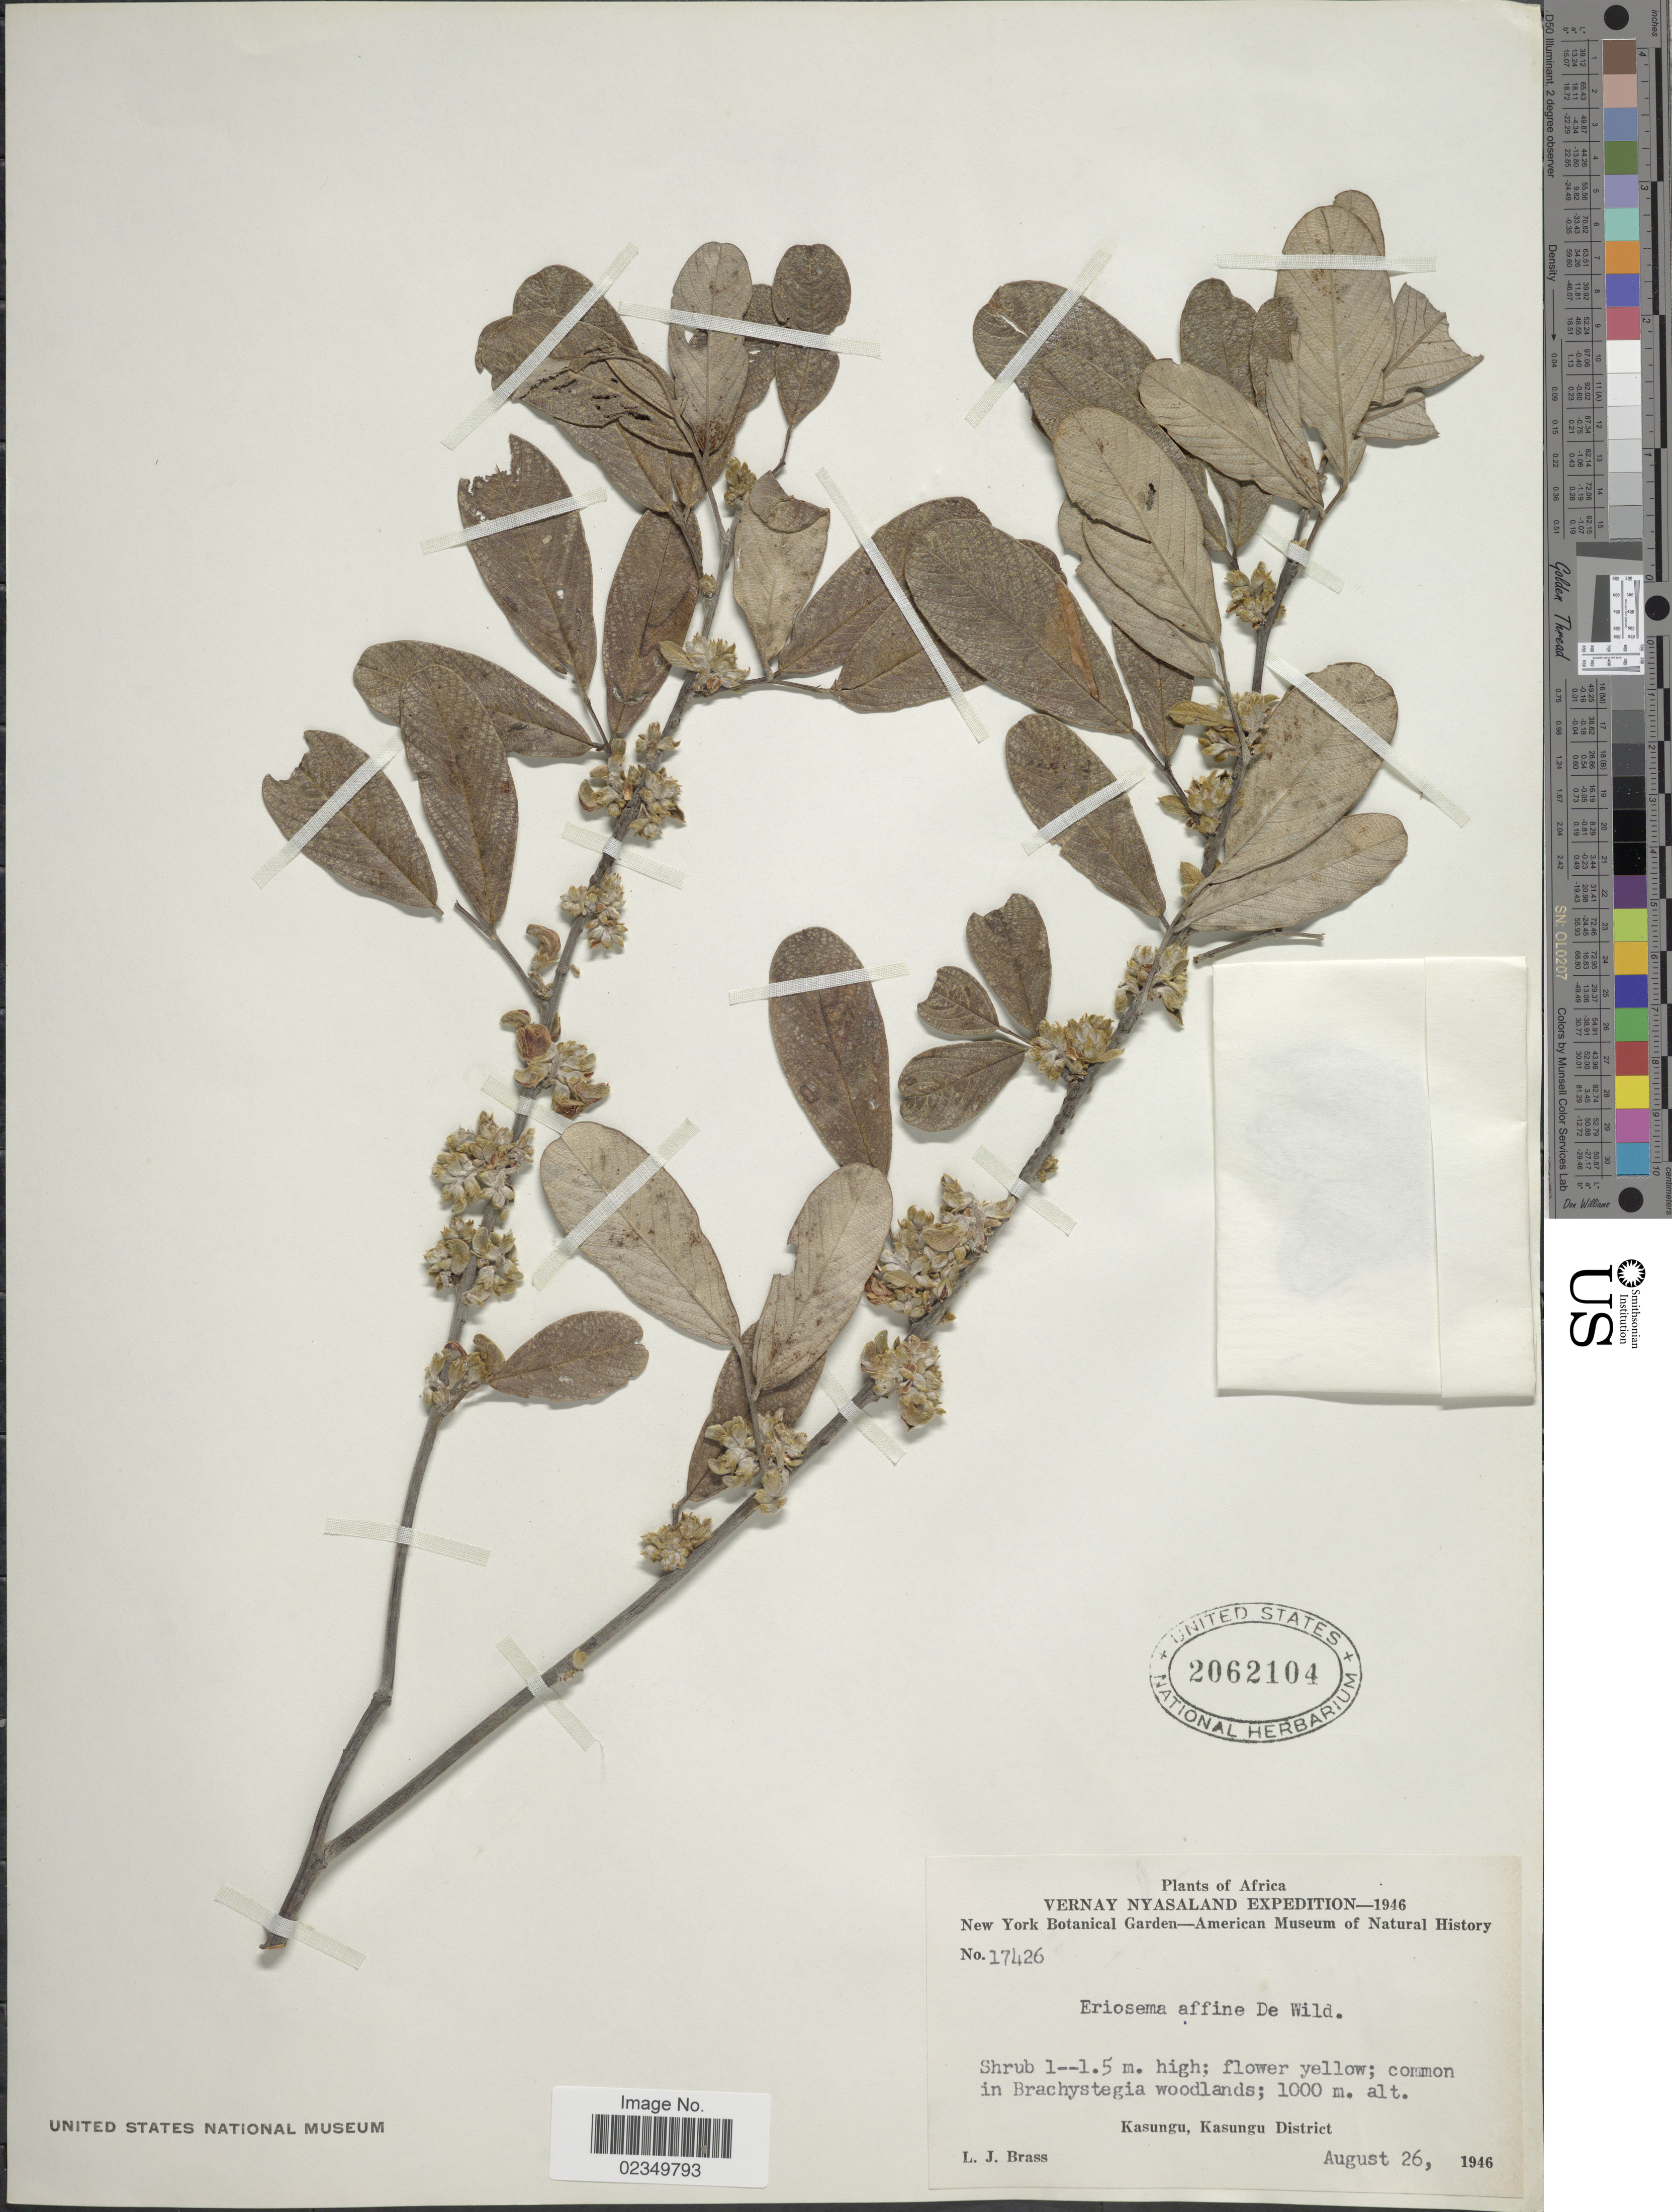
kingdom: Plantae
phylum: Tracheophyta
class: Magnoliopsida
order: Fabales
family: Fabaceae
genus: Eriosema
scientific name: Eriosema affine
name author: De Wild.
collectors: L. J. Brass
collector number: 17426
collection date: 1946-08-26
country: Malawi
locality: Vernay Nyasaland, Kasungu, Kasungu District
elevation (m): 1000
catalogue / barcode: US 2062104